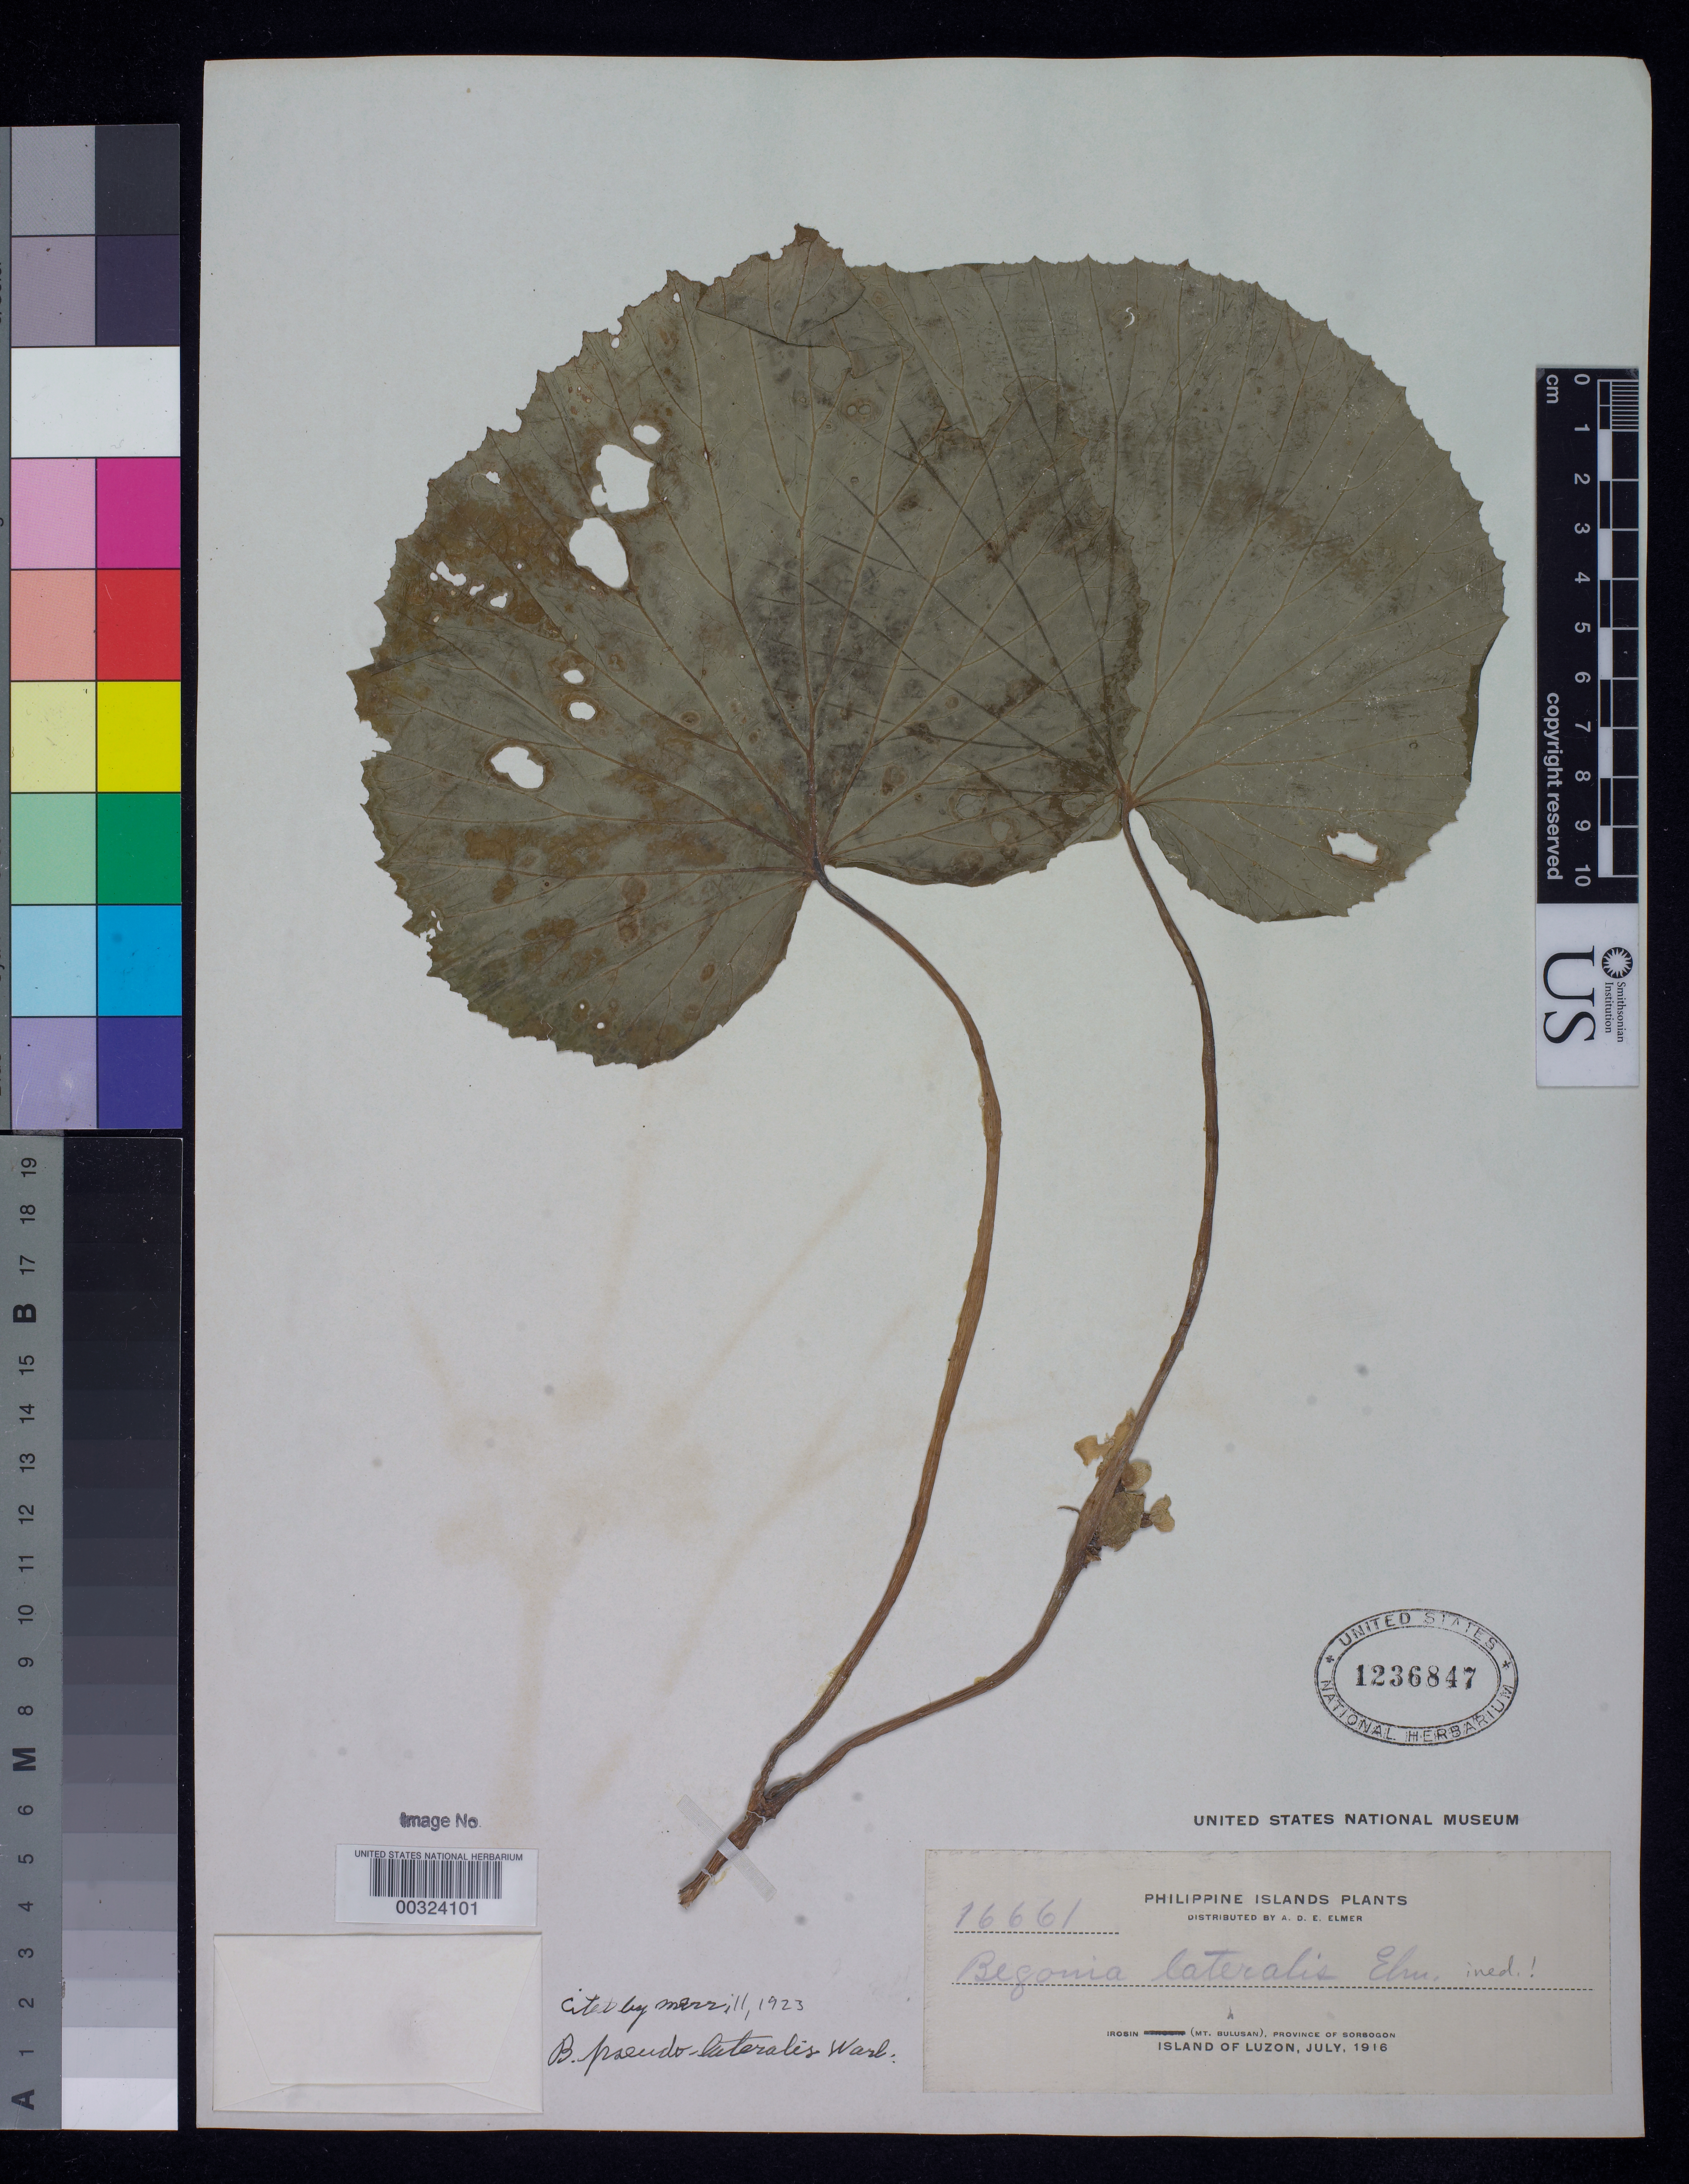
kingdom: Plantae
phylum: Tracheophyta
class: Magnoliopsida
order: Cucurbitales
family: Begoniaceae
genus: Begonia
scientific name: Begonia pseudolateralis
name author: Warb.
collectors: A. D. E. Elmer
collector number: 16661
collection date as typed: Jul 1916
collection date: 1916-07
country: Philippines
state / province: Bicol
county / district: Sorsogon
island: Luzon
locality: Irosin, Mt. Bulusan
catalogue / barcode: US 1236847